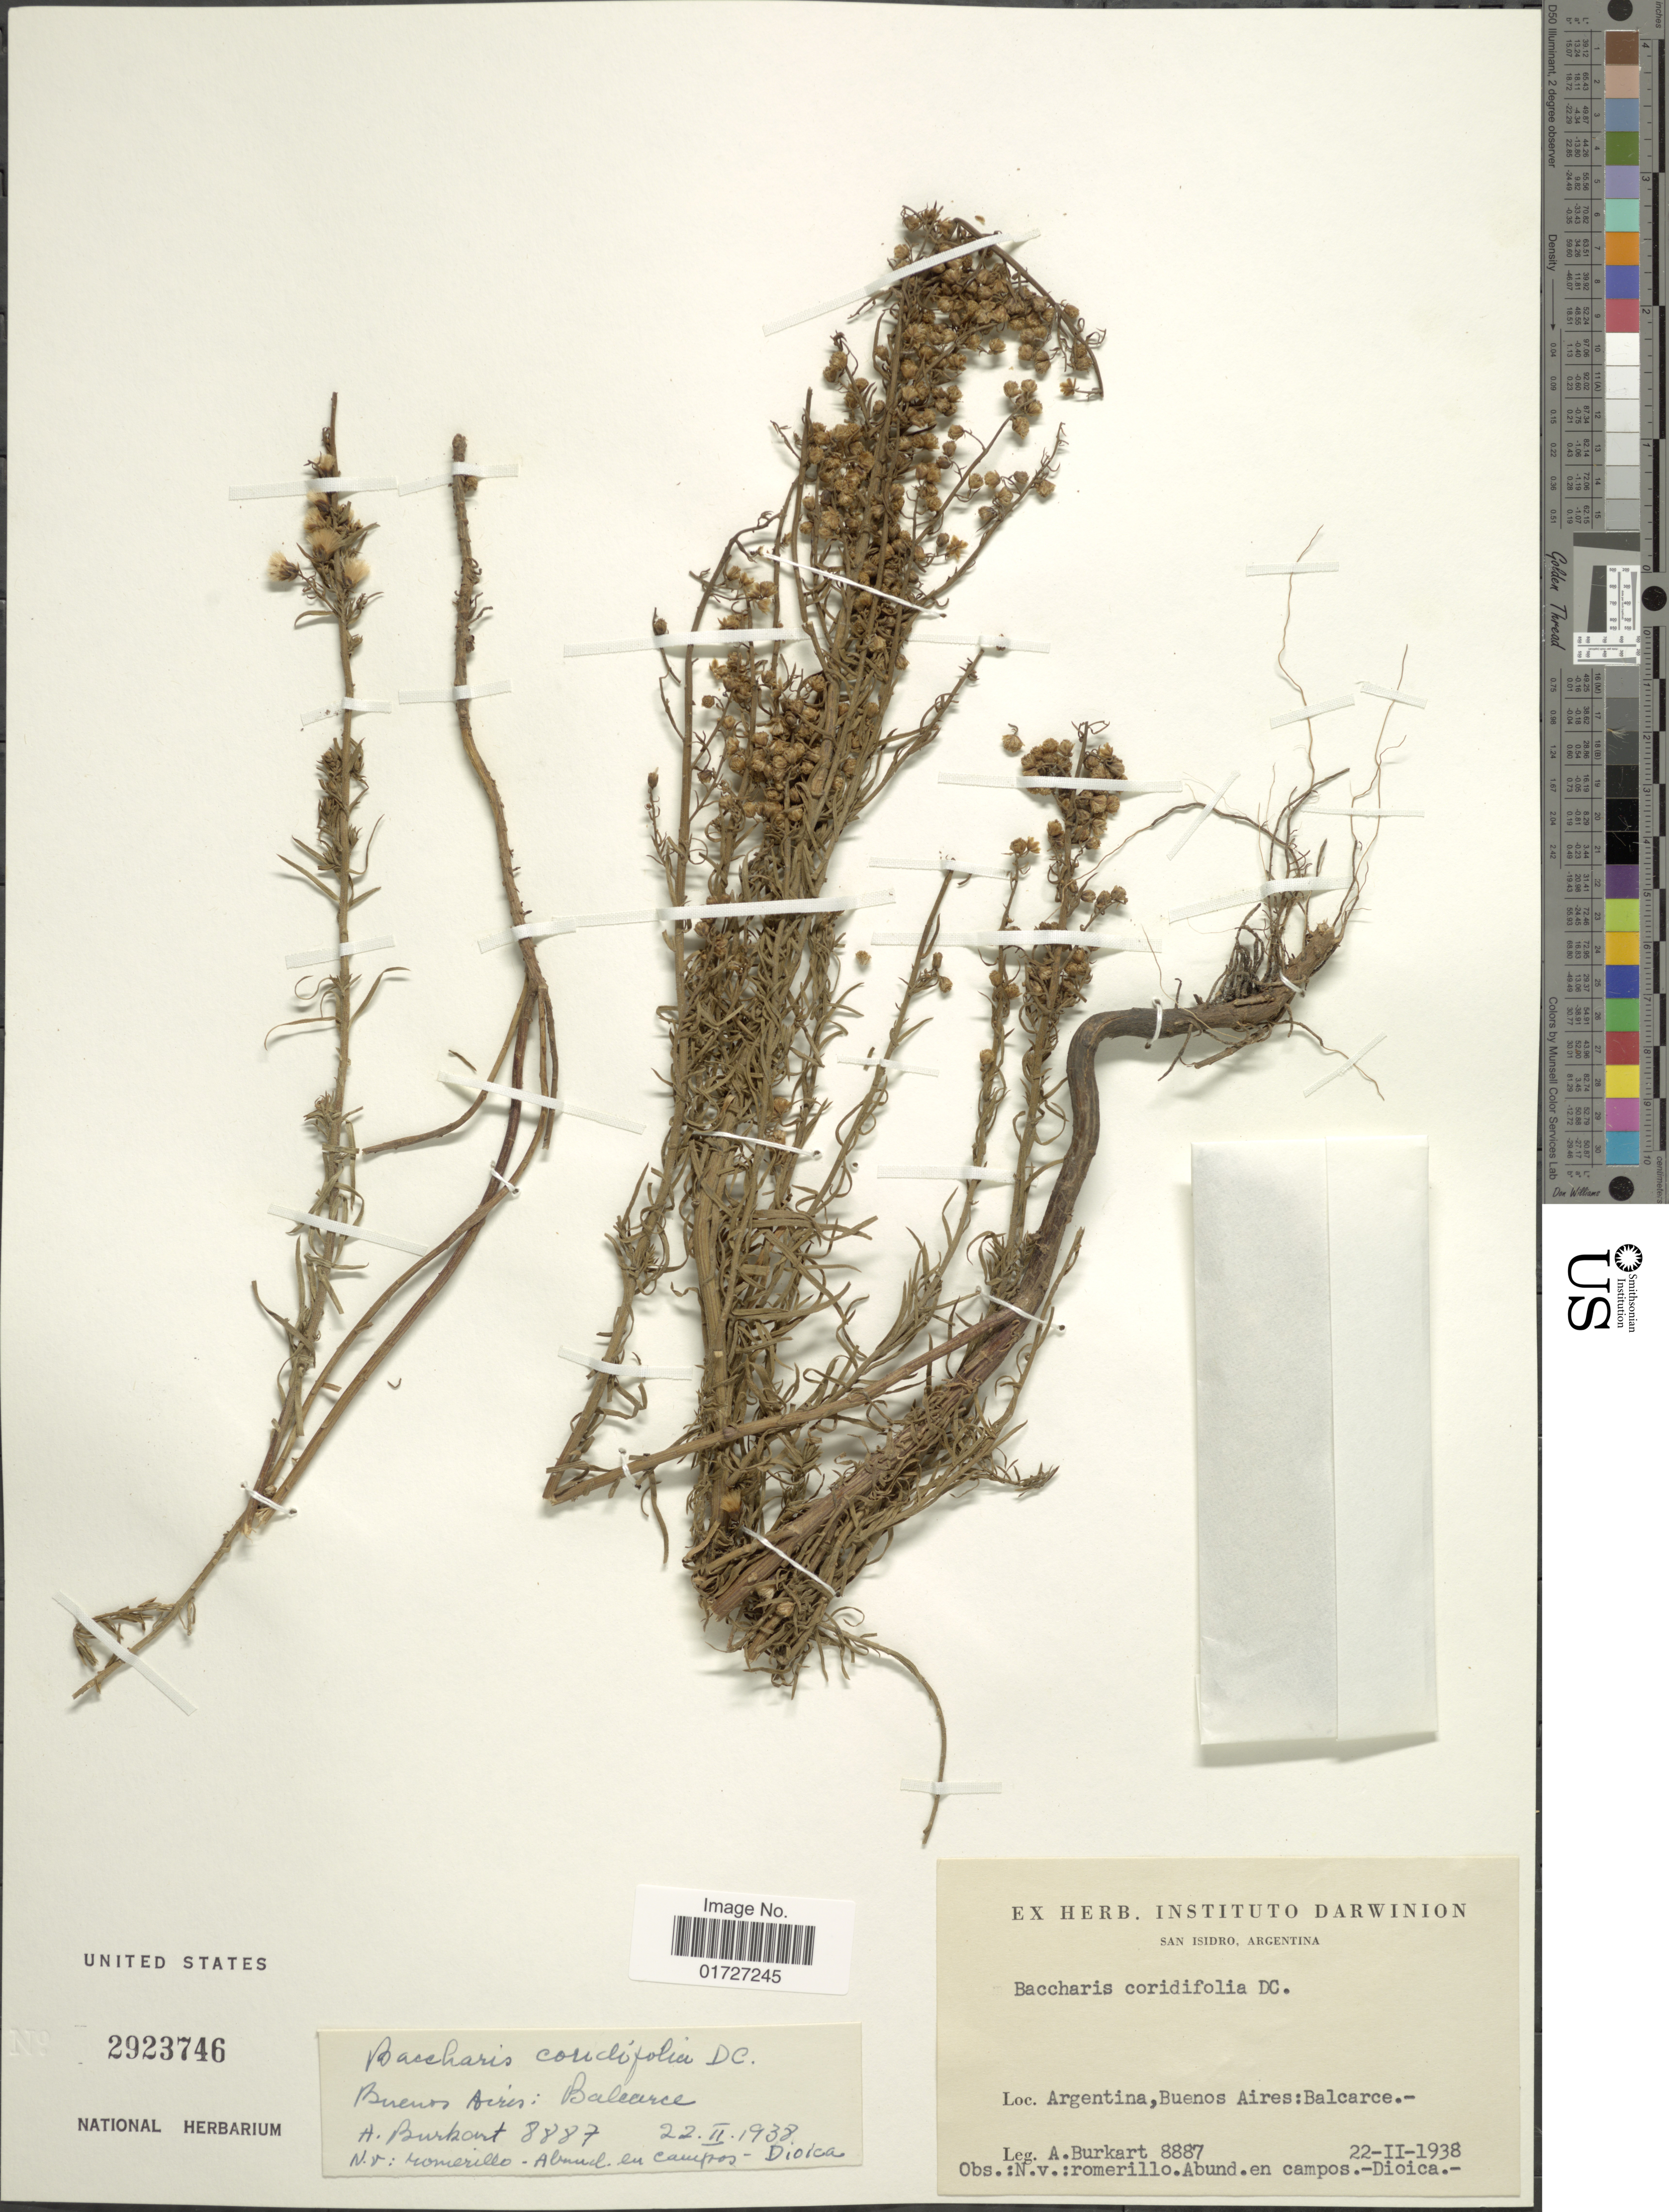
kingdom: Plantae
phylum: Tracheophyta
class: Magnoliopsida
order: Asterales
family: Asteraceae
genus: Baccharis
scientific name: Baccharis coridifolia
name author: DC.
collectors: A. E. Burkart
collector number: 8887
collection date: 1938-02-22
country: Argentina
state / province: Buenos Aires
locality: Balcarce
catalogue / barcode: US 2923746